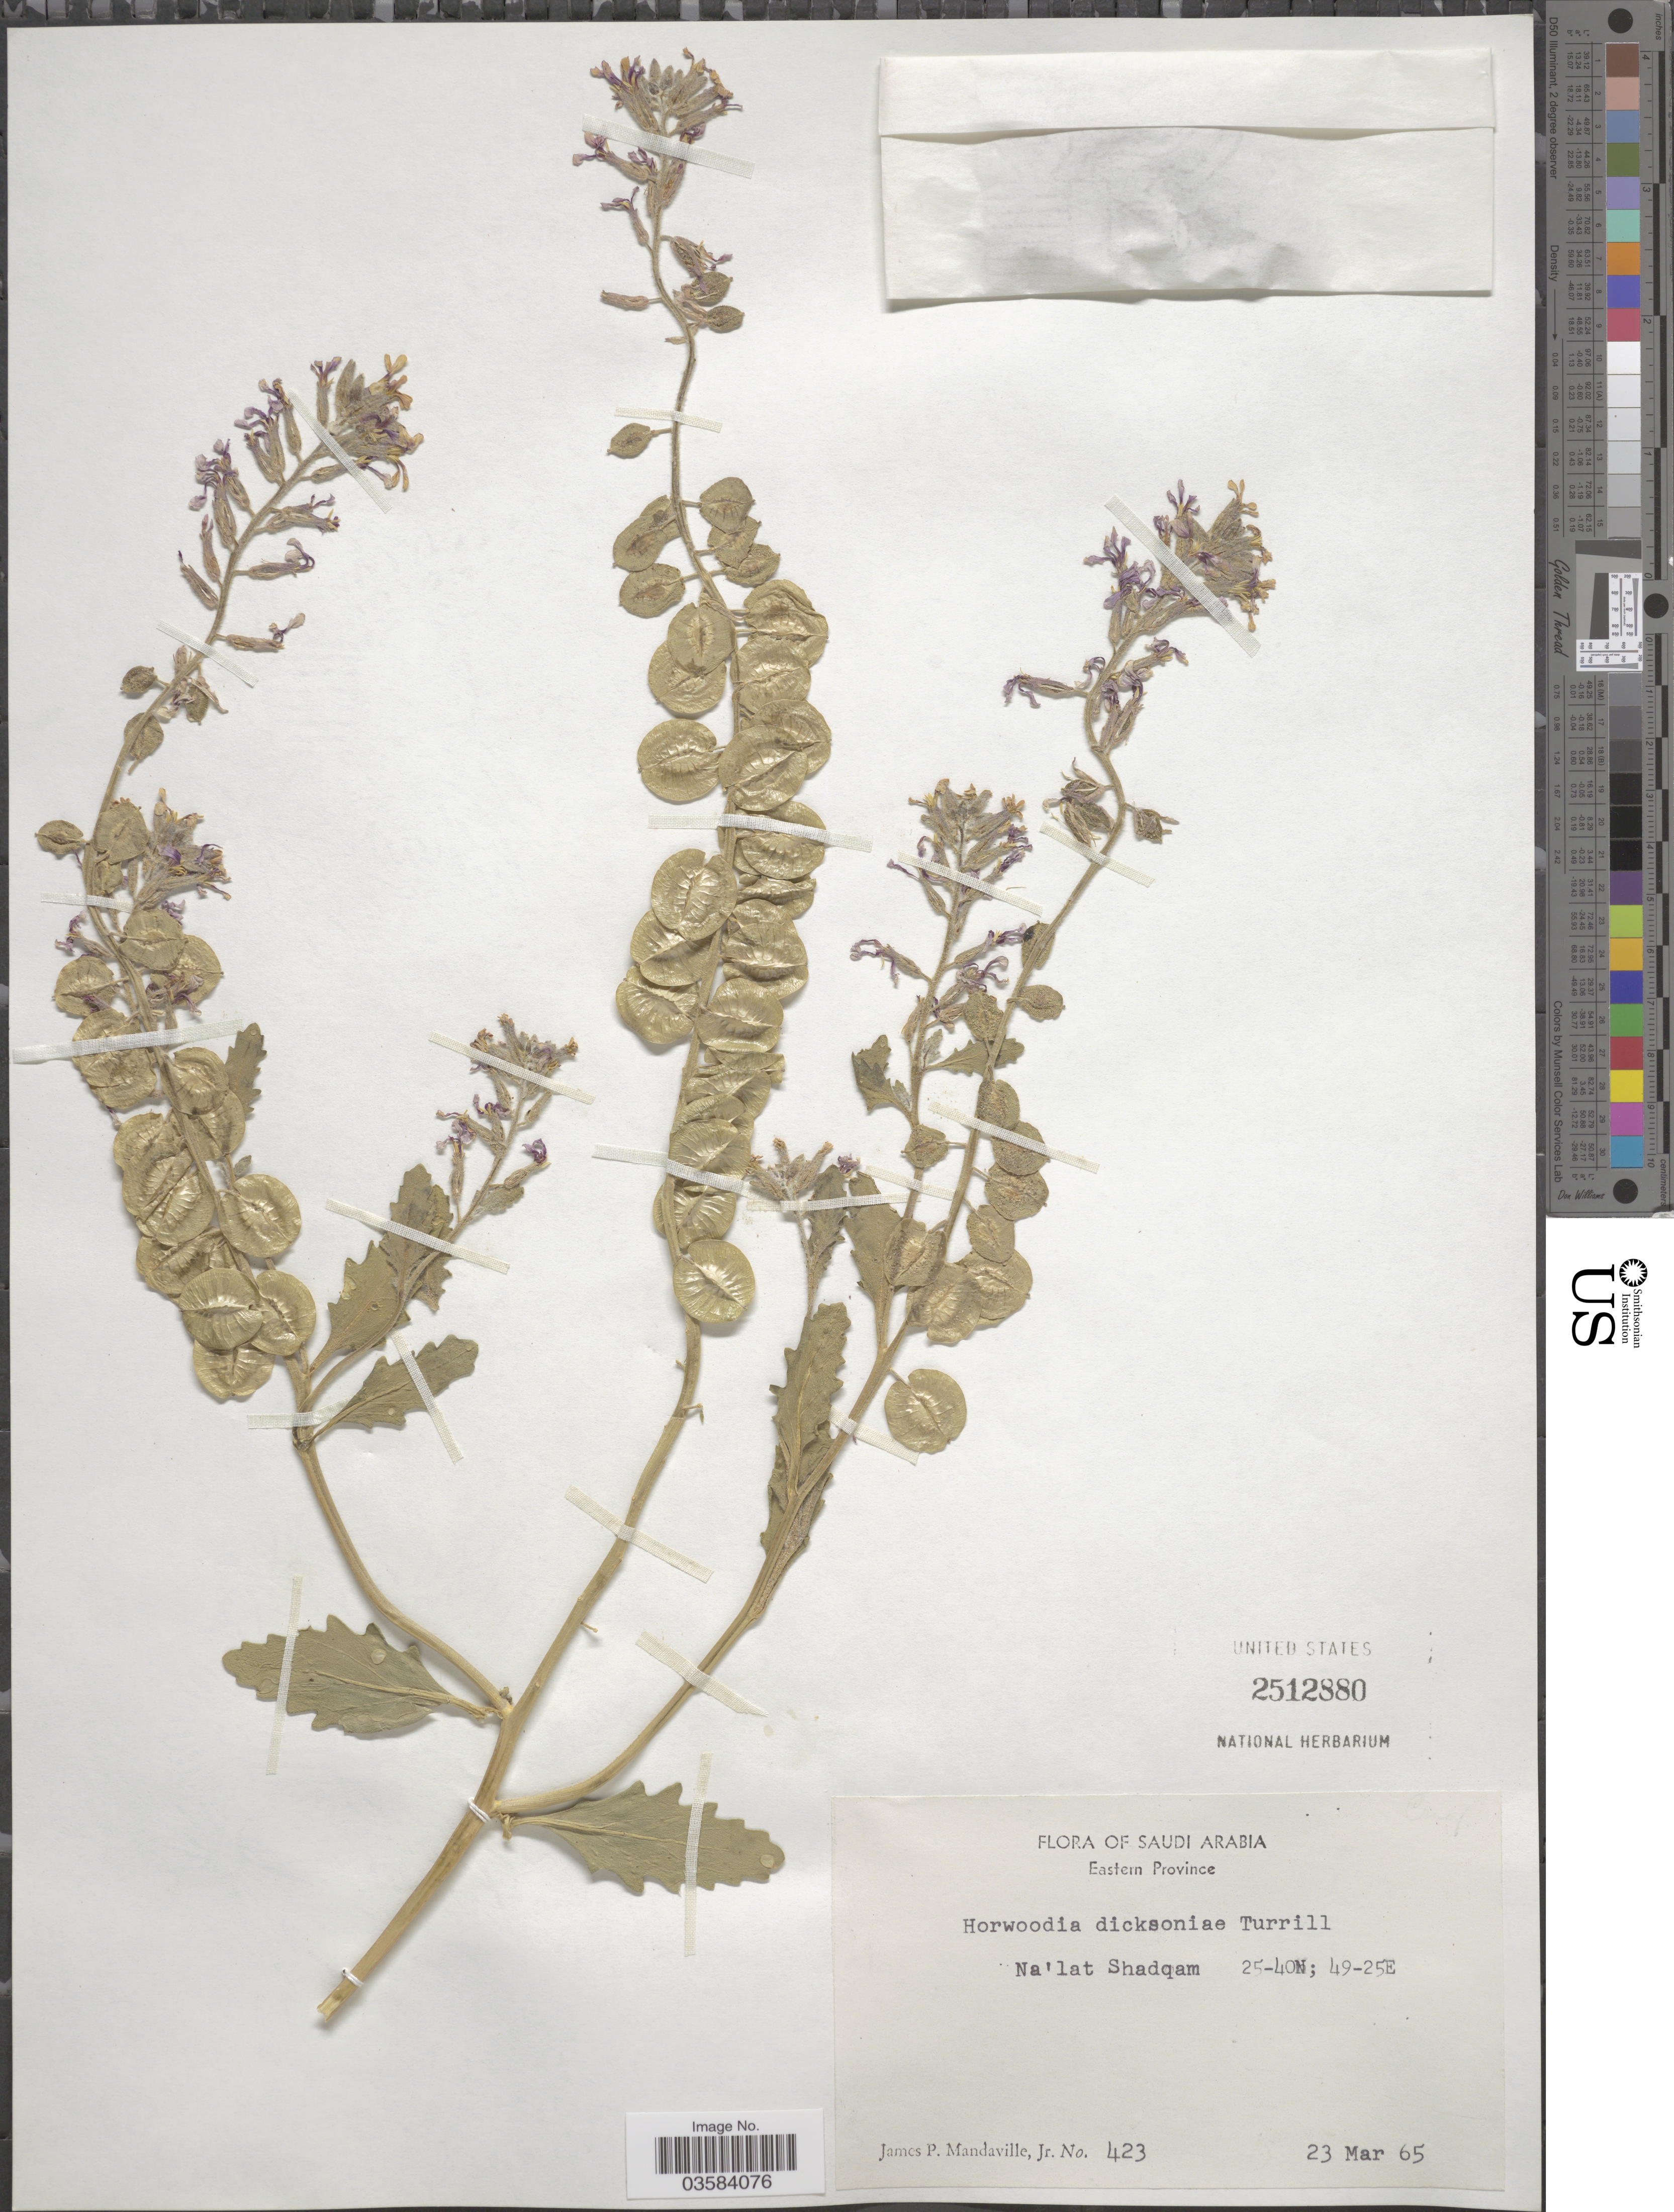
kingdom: Plantae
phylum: Tracheophyta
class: Magnoliopsida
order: Brassicales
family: Brassicaceae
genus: Horwoodia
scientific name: Horwoodia dicksoniae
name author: Turrill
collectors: J. Mandaville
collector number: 423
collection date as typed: Transcribed d/m/y: 23/3/65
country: Saudi Arabia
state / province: Ash Sharqiyah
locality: Eastern Province. Na'lat Shadqam.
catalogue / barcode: US 2512880